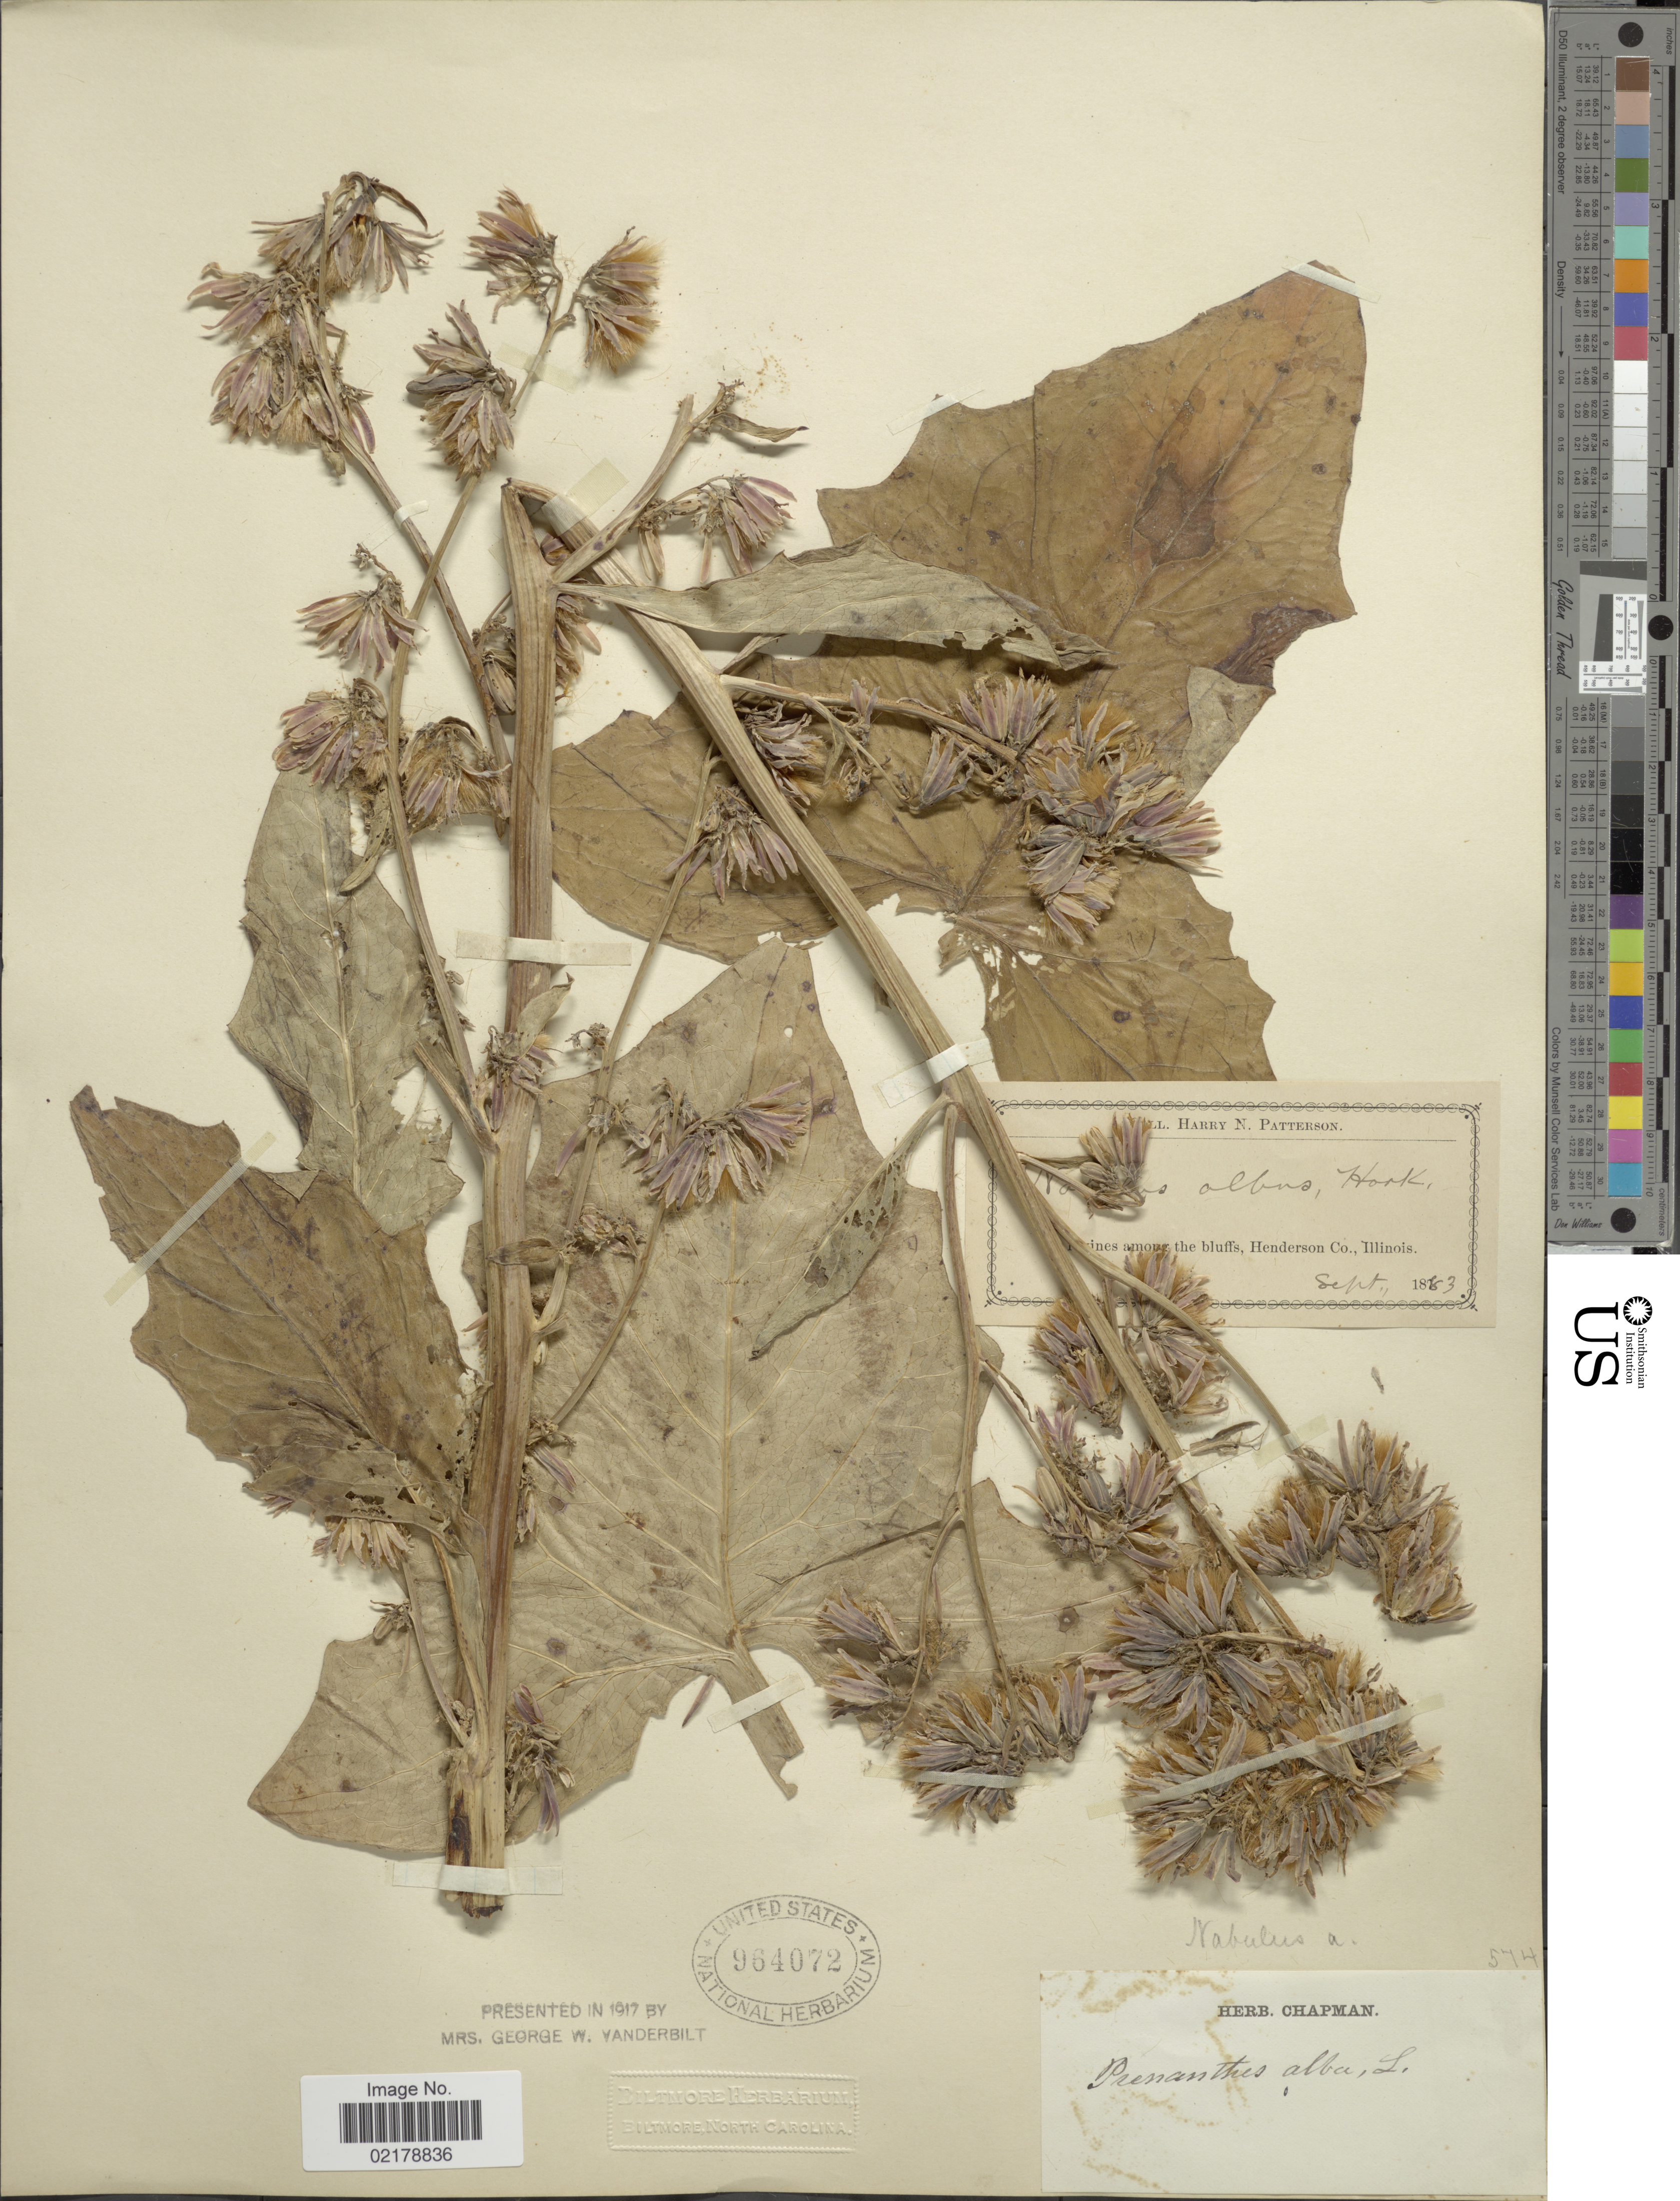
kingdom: Plantae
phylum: Tracheophyta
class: Magnoliopsida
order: Asterales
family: Asteraceae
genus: Nabalus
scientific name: Nabalus albus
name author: (L.) Hook.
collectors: H. N. Patterson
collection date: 1883-09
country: United States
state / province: Illinois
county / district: Henderson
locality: [illegible text]ines among the bluffs, Henderson Co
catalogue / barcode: US 964072